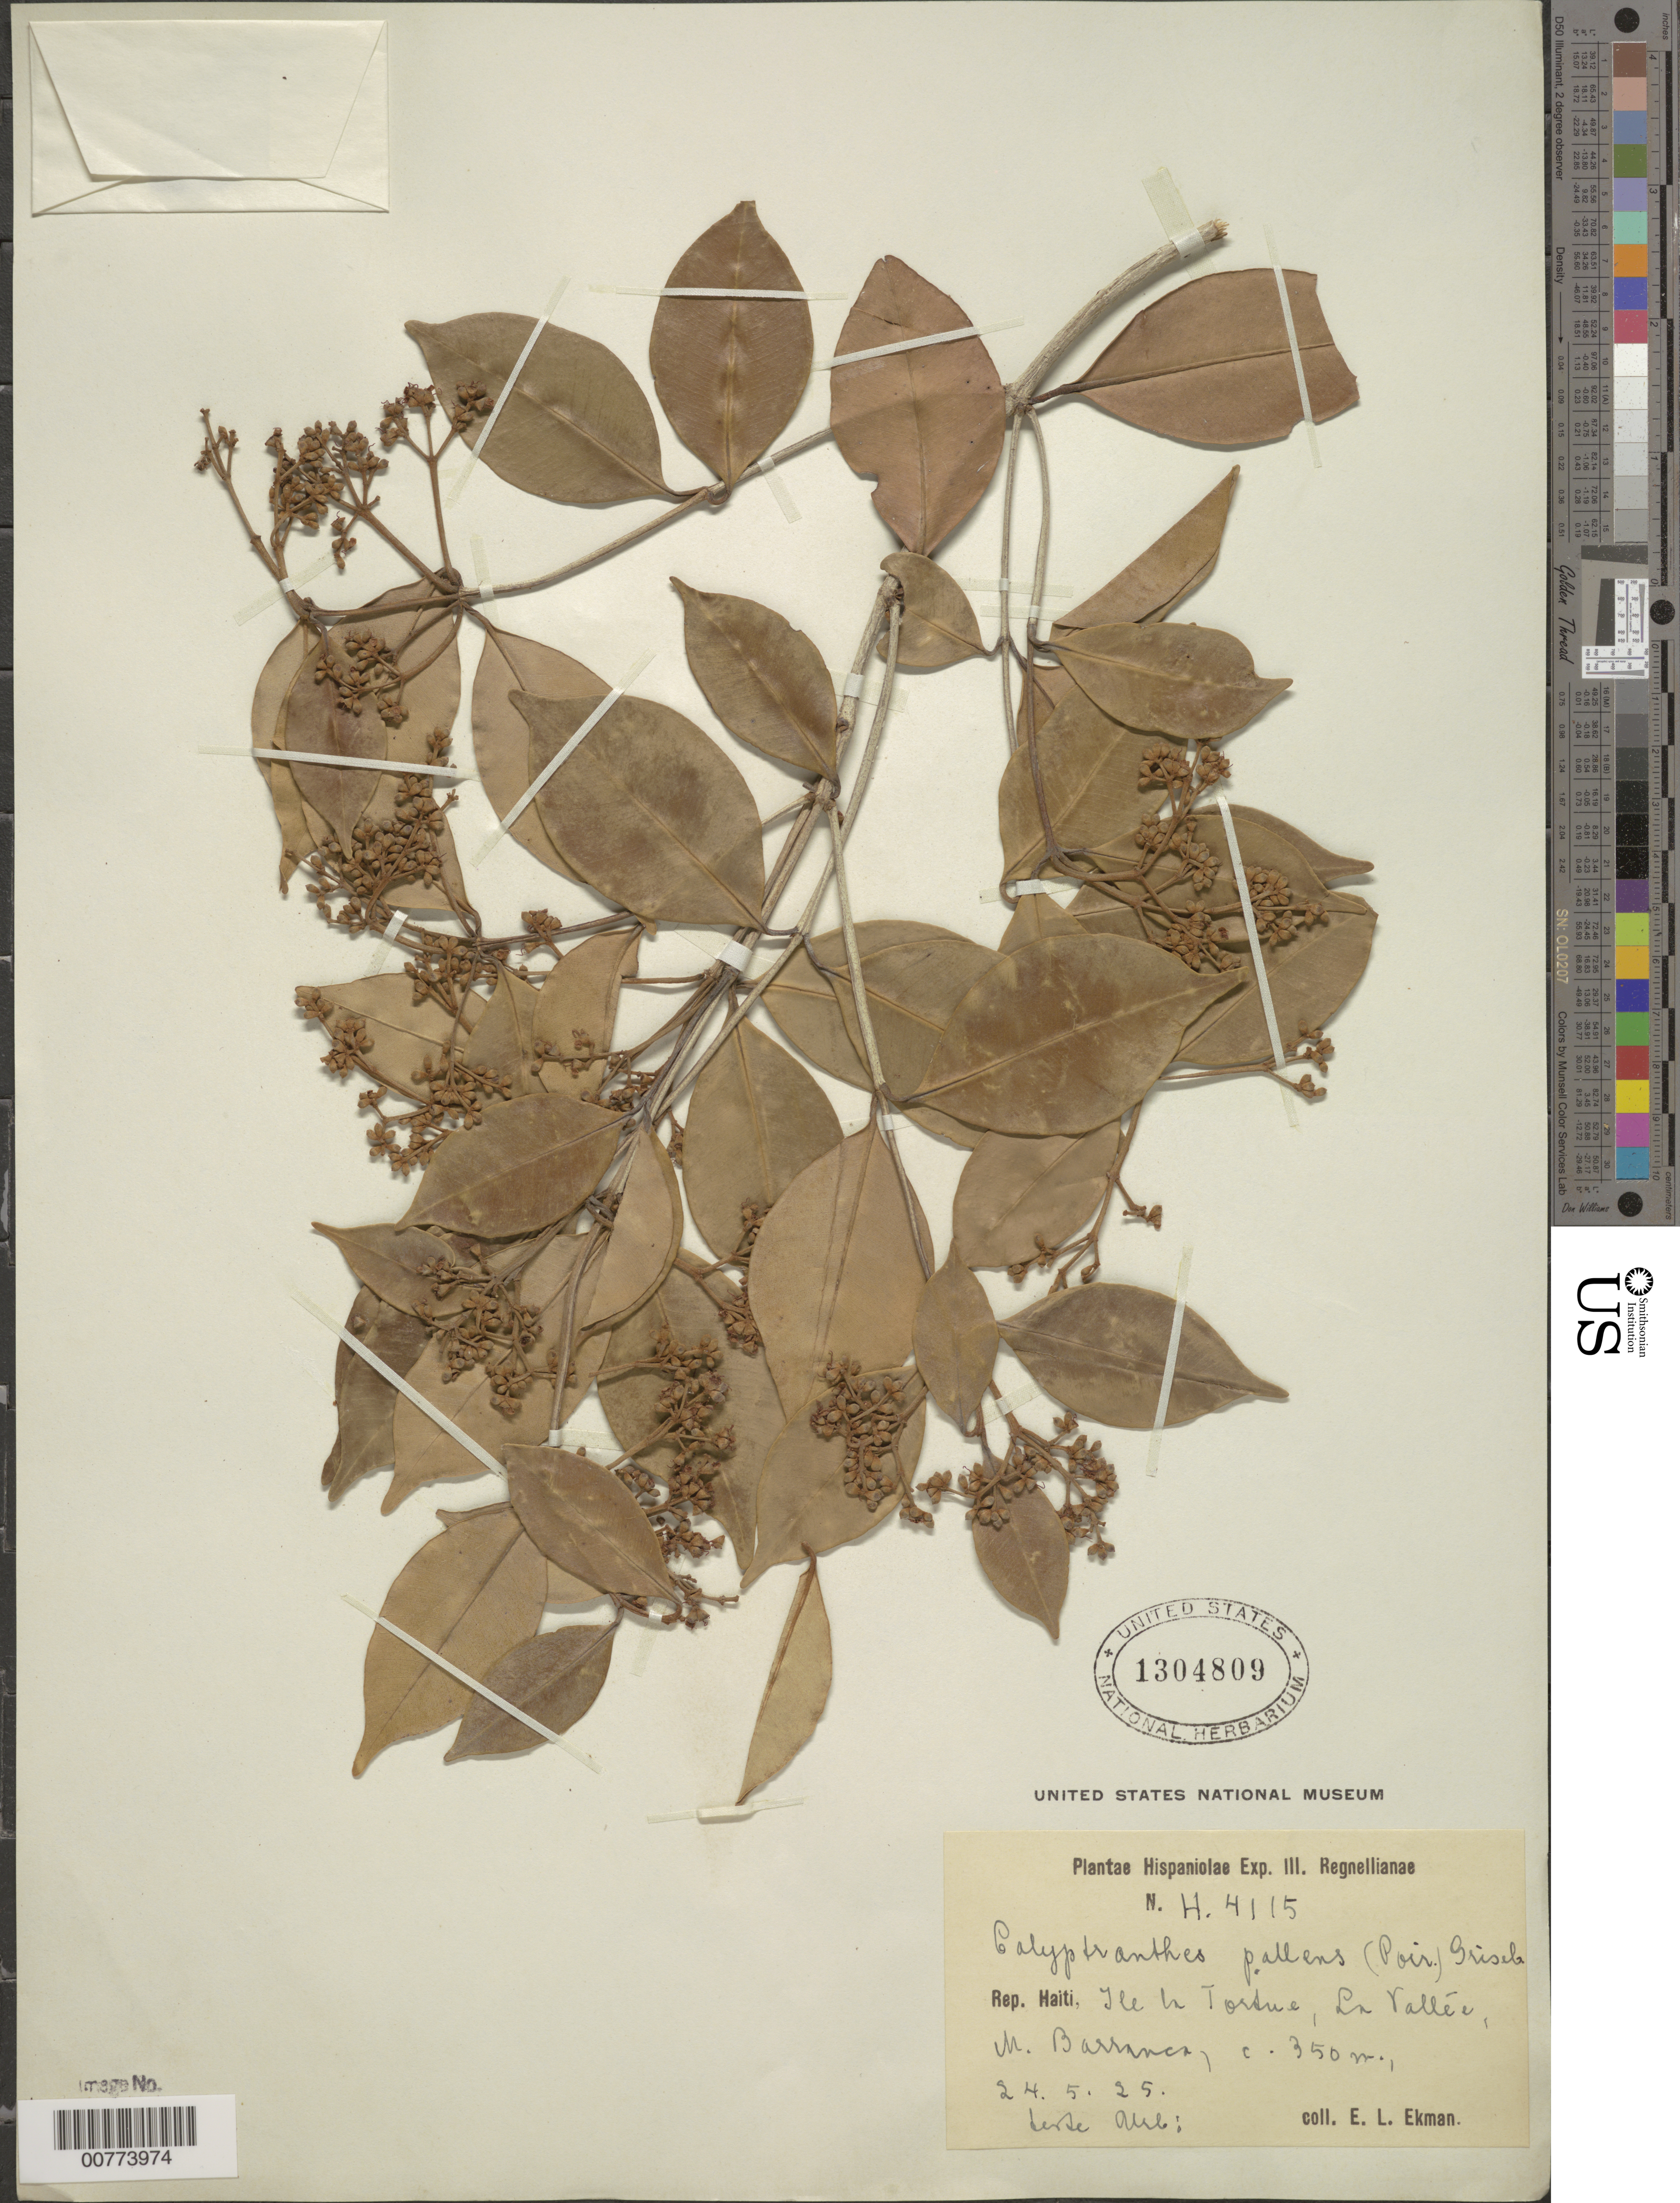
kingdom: Plantae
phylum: Tracheophyta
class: Magnoliopsida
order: Myrtales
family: Myrtaceae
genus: Myrcia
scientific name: Myrcia neopallens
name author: A.R. Lourenço & E. Lucas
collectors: E. L. Ekman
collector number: H 4115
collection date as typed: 24 May 1925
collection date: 1925-05-24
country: Haiti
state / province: Nord-Óuest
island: Île de la Tortue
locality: Ile la Tortue, La Vallée, M. Barranca.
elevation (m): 350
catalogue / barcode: US 1304809